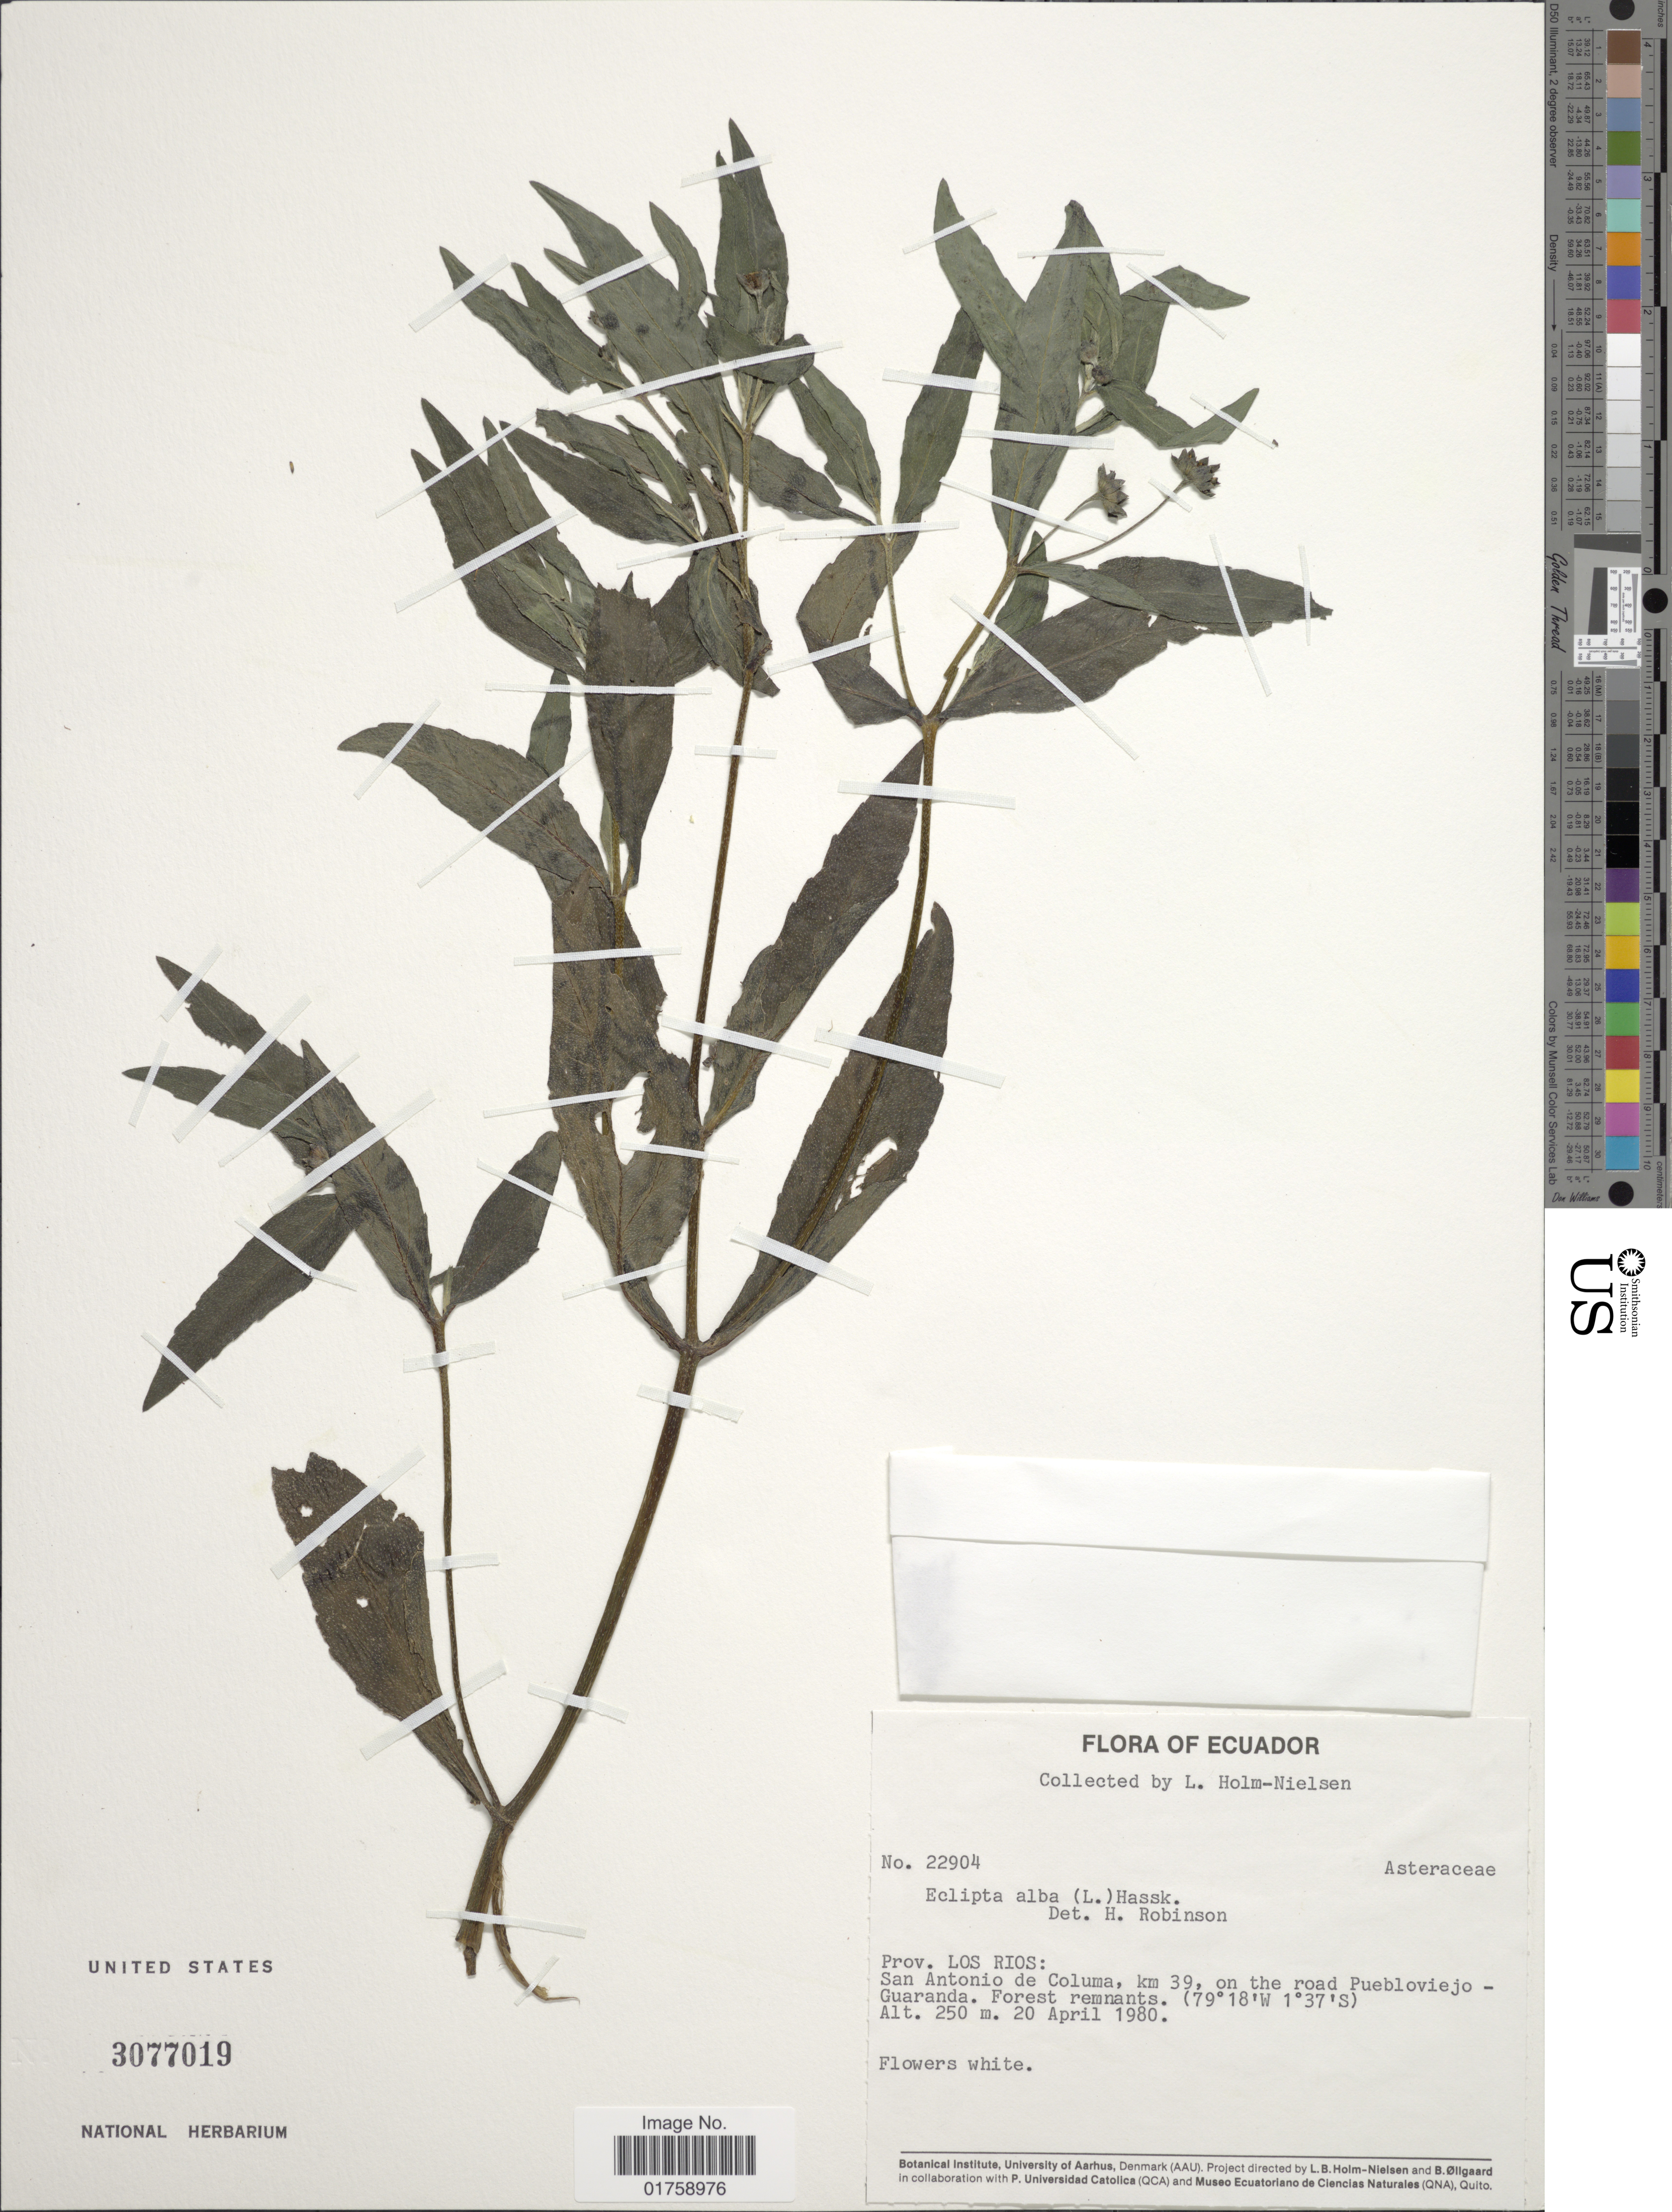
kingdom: Plantae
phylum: Tracheophyta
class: Magnoliopsida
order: Asterales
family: Asteraceae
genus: Eclipta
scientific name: Eclipta prostrata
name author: (L.) L.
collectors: L. B. Holm-Nielsen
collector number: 22904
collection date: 1980-04-20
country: Ecuador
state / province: Los Ríos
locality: Ecuador. Prov. Los Ríos: San Antonio de Columa, km 39, on the road Puebloviejo - Guaranda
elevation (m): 250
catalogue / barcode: US 3077019